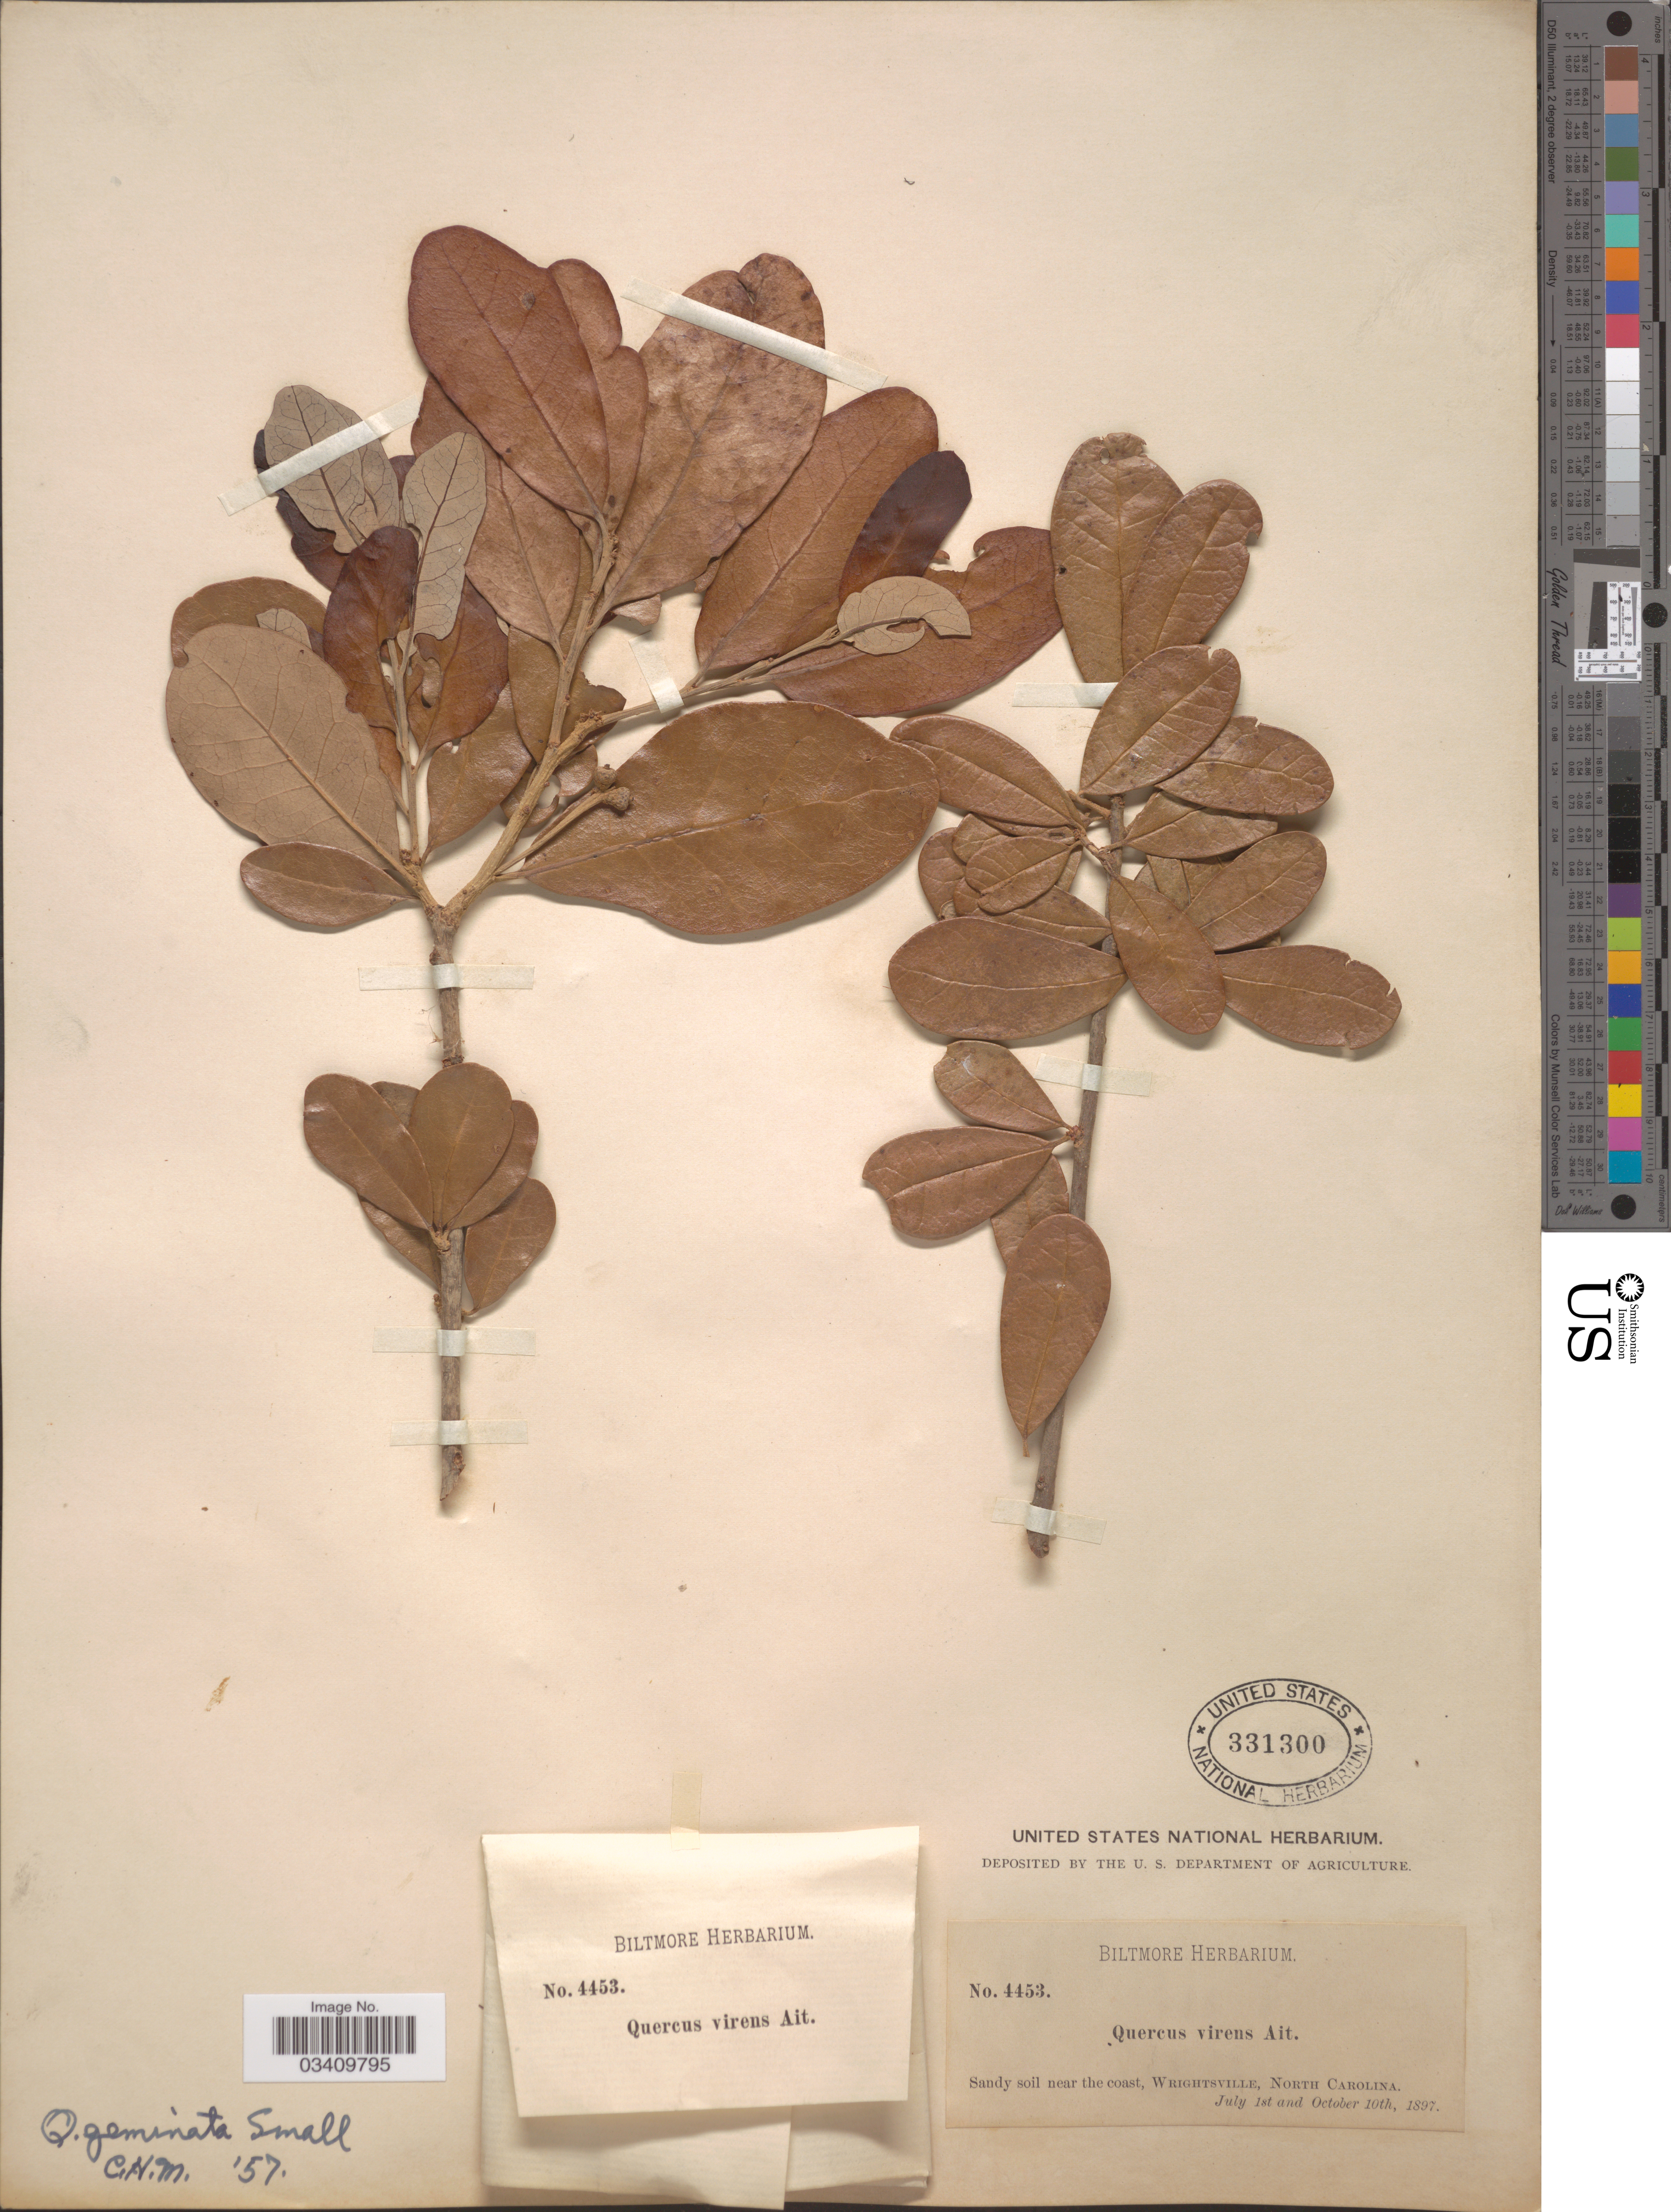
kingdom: Plantae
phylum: Tracheophyta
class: Magnoliopsida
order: Fagales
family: Fagaceae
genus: Quercus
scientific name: Quercus geminata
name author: Small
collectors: ex herb. Biltmore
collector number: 4453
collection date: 1897-07-01/1897-10-10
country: United States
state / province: North Carolina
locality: Sandy soil near the coast, Wrightsville.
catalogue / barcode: US 331300